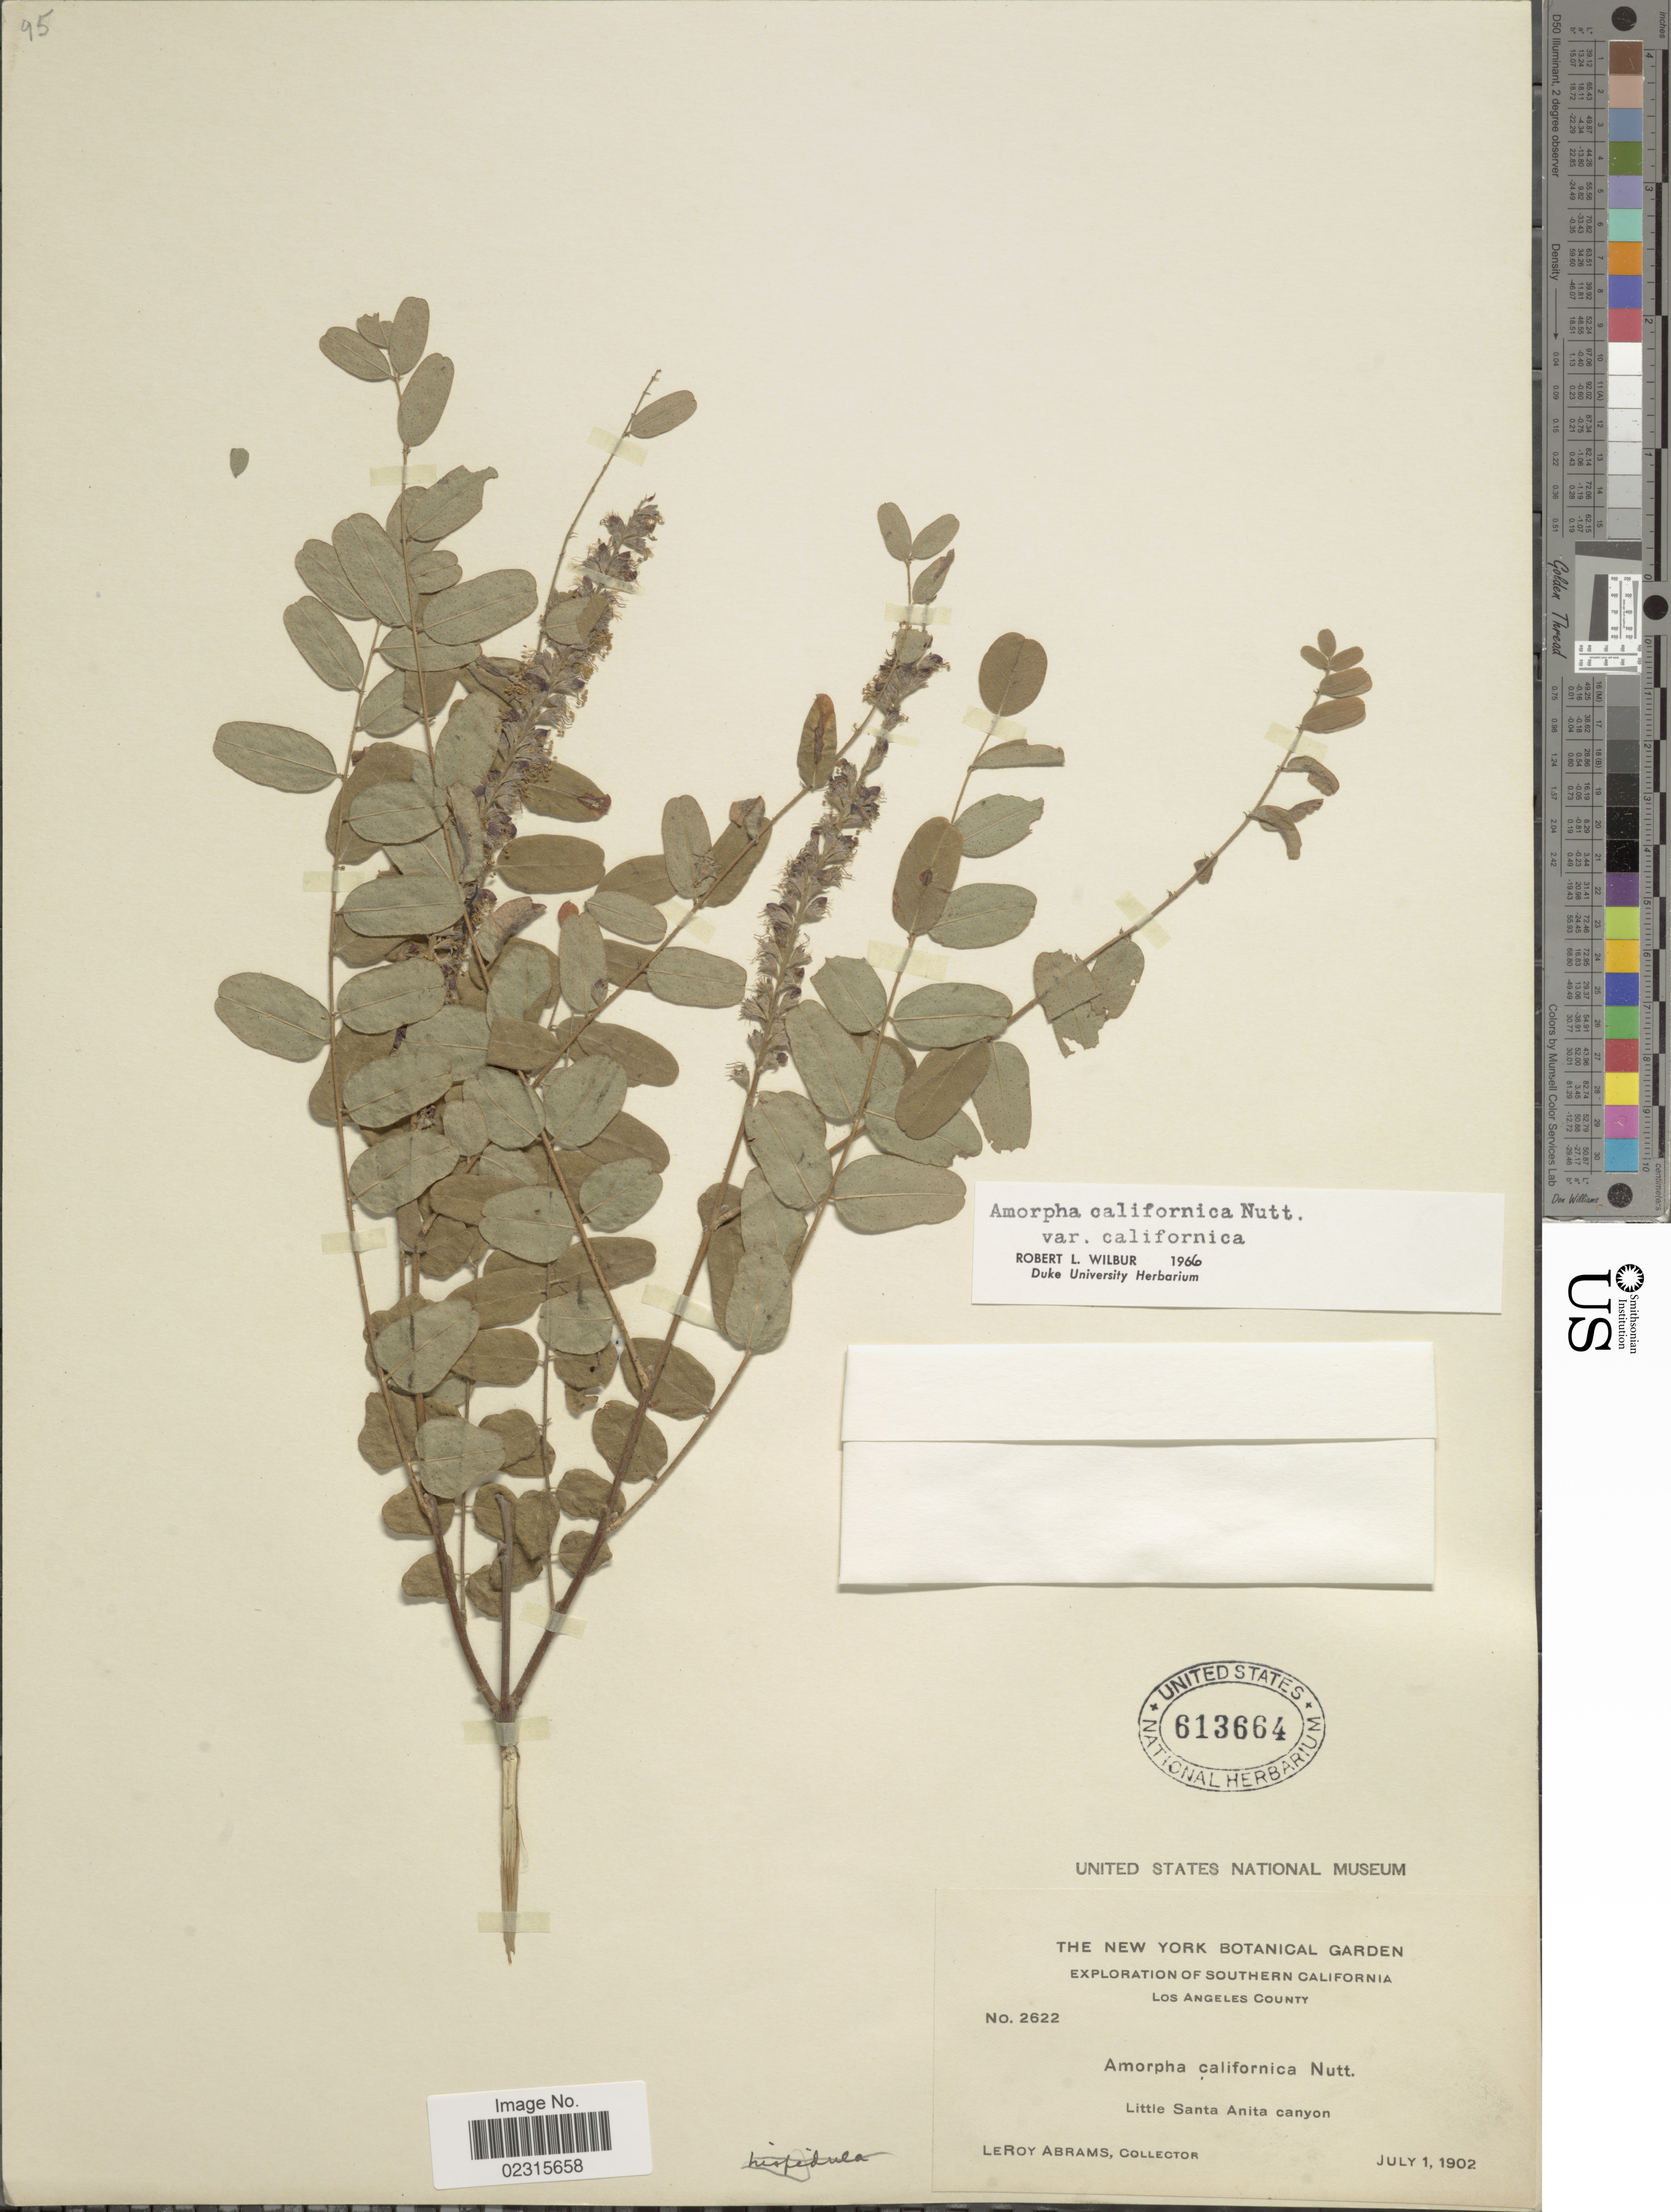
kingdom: Plantae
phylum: Tracheophyta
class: Magnoliopsida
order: Fabales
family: Fabaceae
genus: Amorpha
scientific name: Amorpha californica var. californica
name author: Nutt.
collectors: L. Abrams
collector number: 2622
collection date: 1902-07-01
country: United States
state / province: California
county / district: Los Angeles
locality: Southern California, Los Angeles County, Little Santa Anita canyon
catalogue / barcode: US 613664